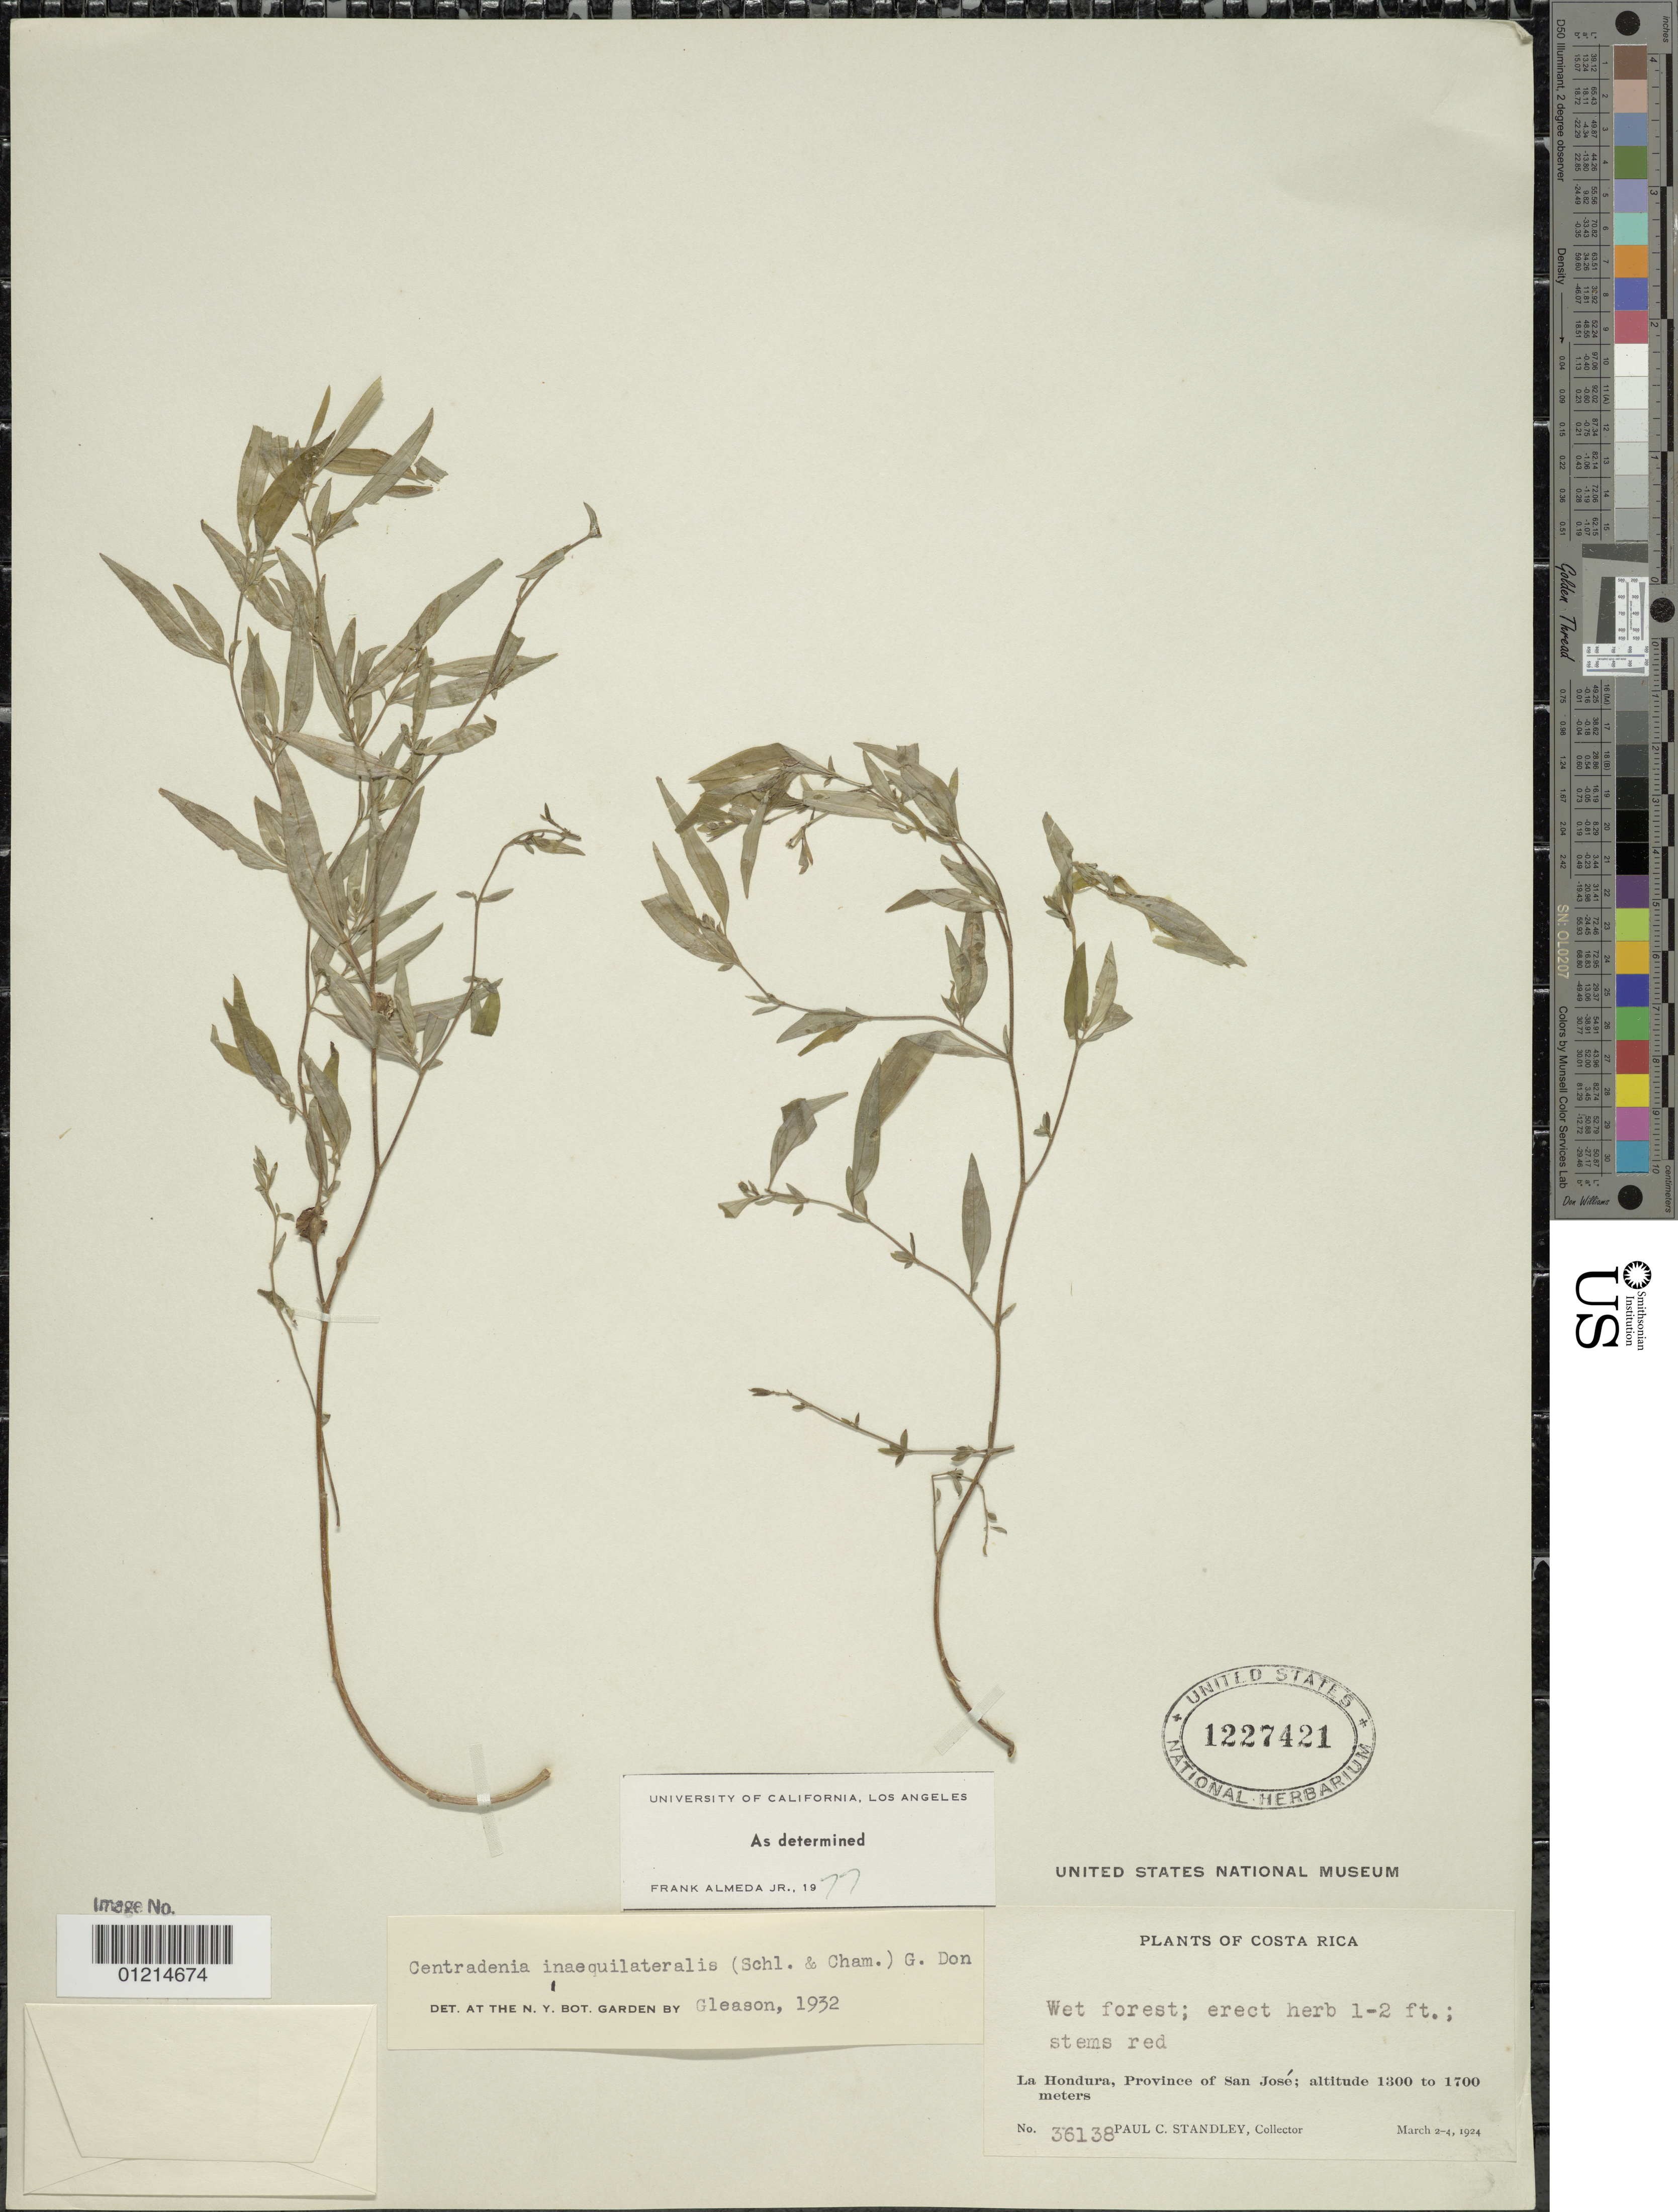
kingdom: Plantae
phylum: Tracheophyta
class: Magnoliopsida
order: Myrtales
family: Melastomataceae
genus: Centradenia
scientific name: Centradenia inaequilateralis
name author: (Gleason) G. Don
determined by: Gleason, --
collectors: P. C. Standley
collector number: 36138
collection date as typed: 2-4 Mar 1924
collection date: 1924-03-02/1924-03-04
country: Costa Rica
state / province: San José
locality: La Hondura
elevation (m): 1300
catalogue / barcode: US 1227421